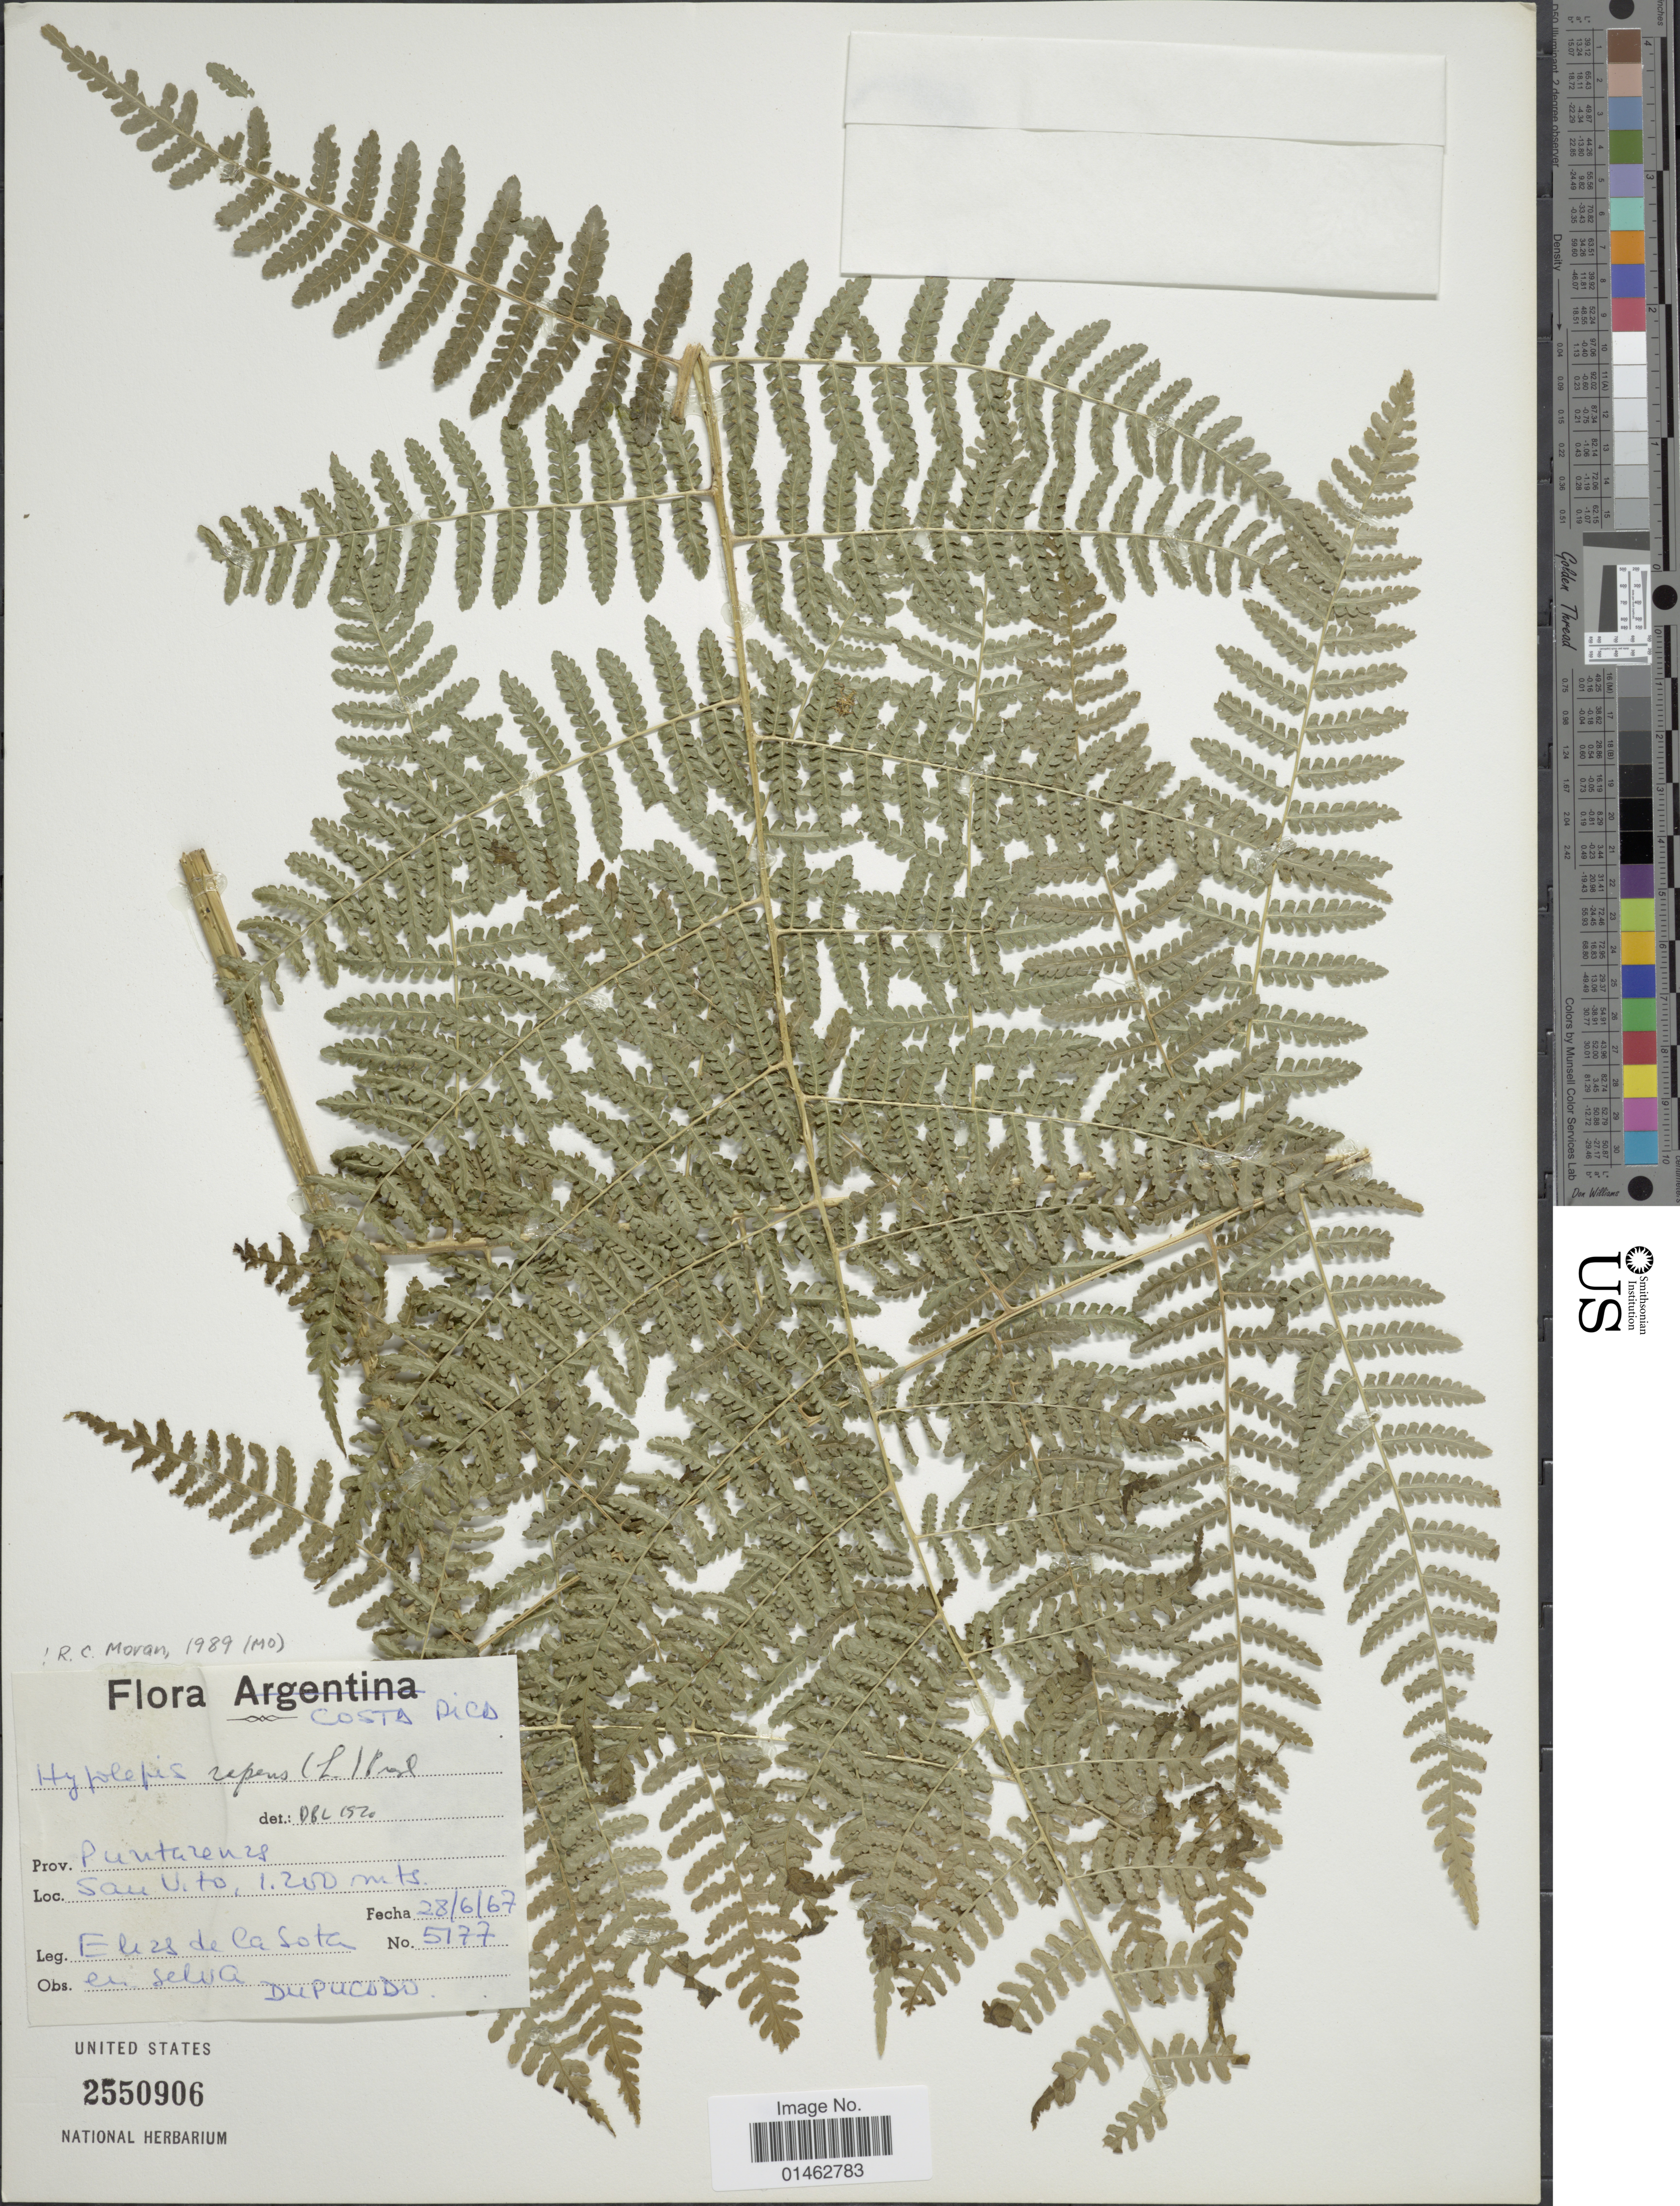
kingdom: Plantae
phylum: Tracheophyta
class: Polypodiopsida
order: Polypodiales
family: Dennstaedtiaceae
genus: Hypolepis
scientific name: Hypolepis repens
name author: (L.) C. Presl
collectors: E. R. de la Sota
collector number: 5177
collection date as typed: Transcribed d/m/y: 28/6/67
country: Costa Rica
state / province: Puntarenas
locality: San Vitto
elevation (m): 1200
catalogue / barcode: US 2550906